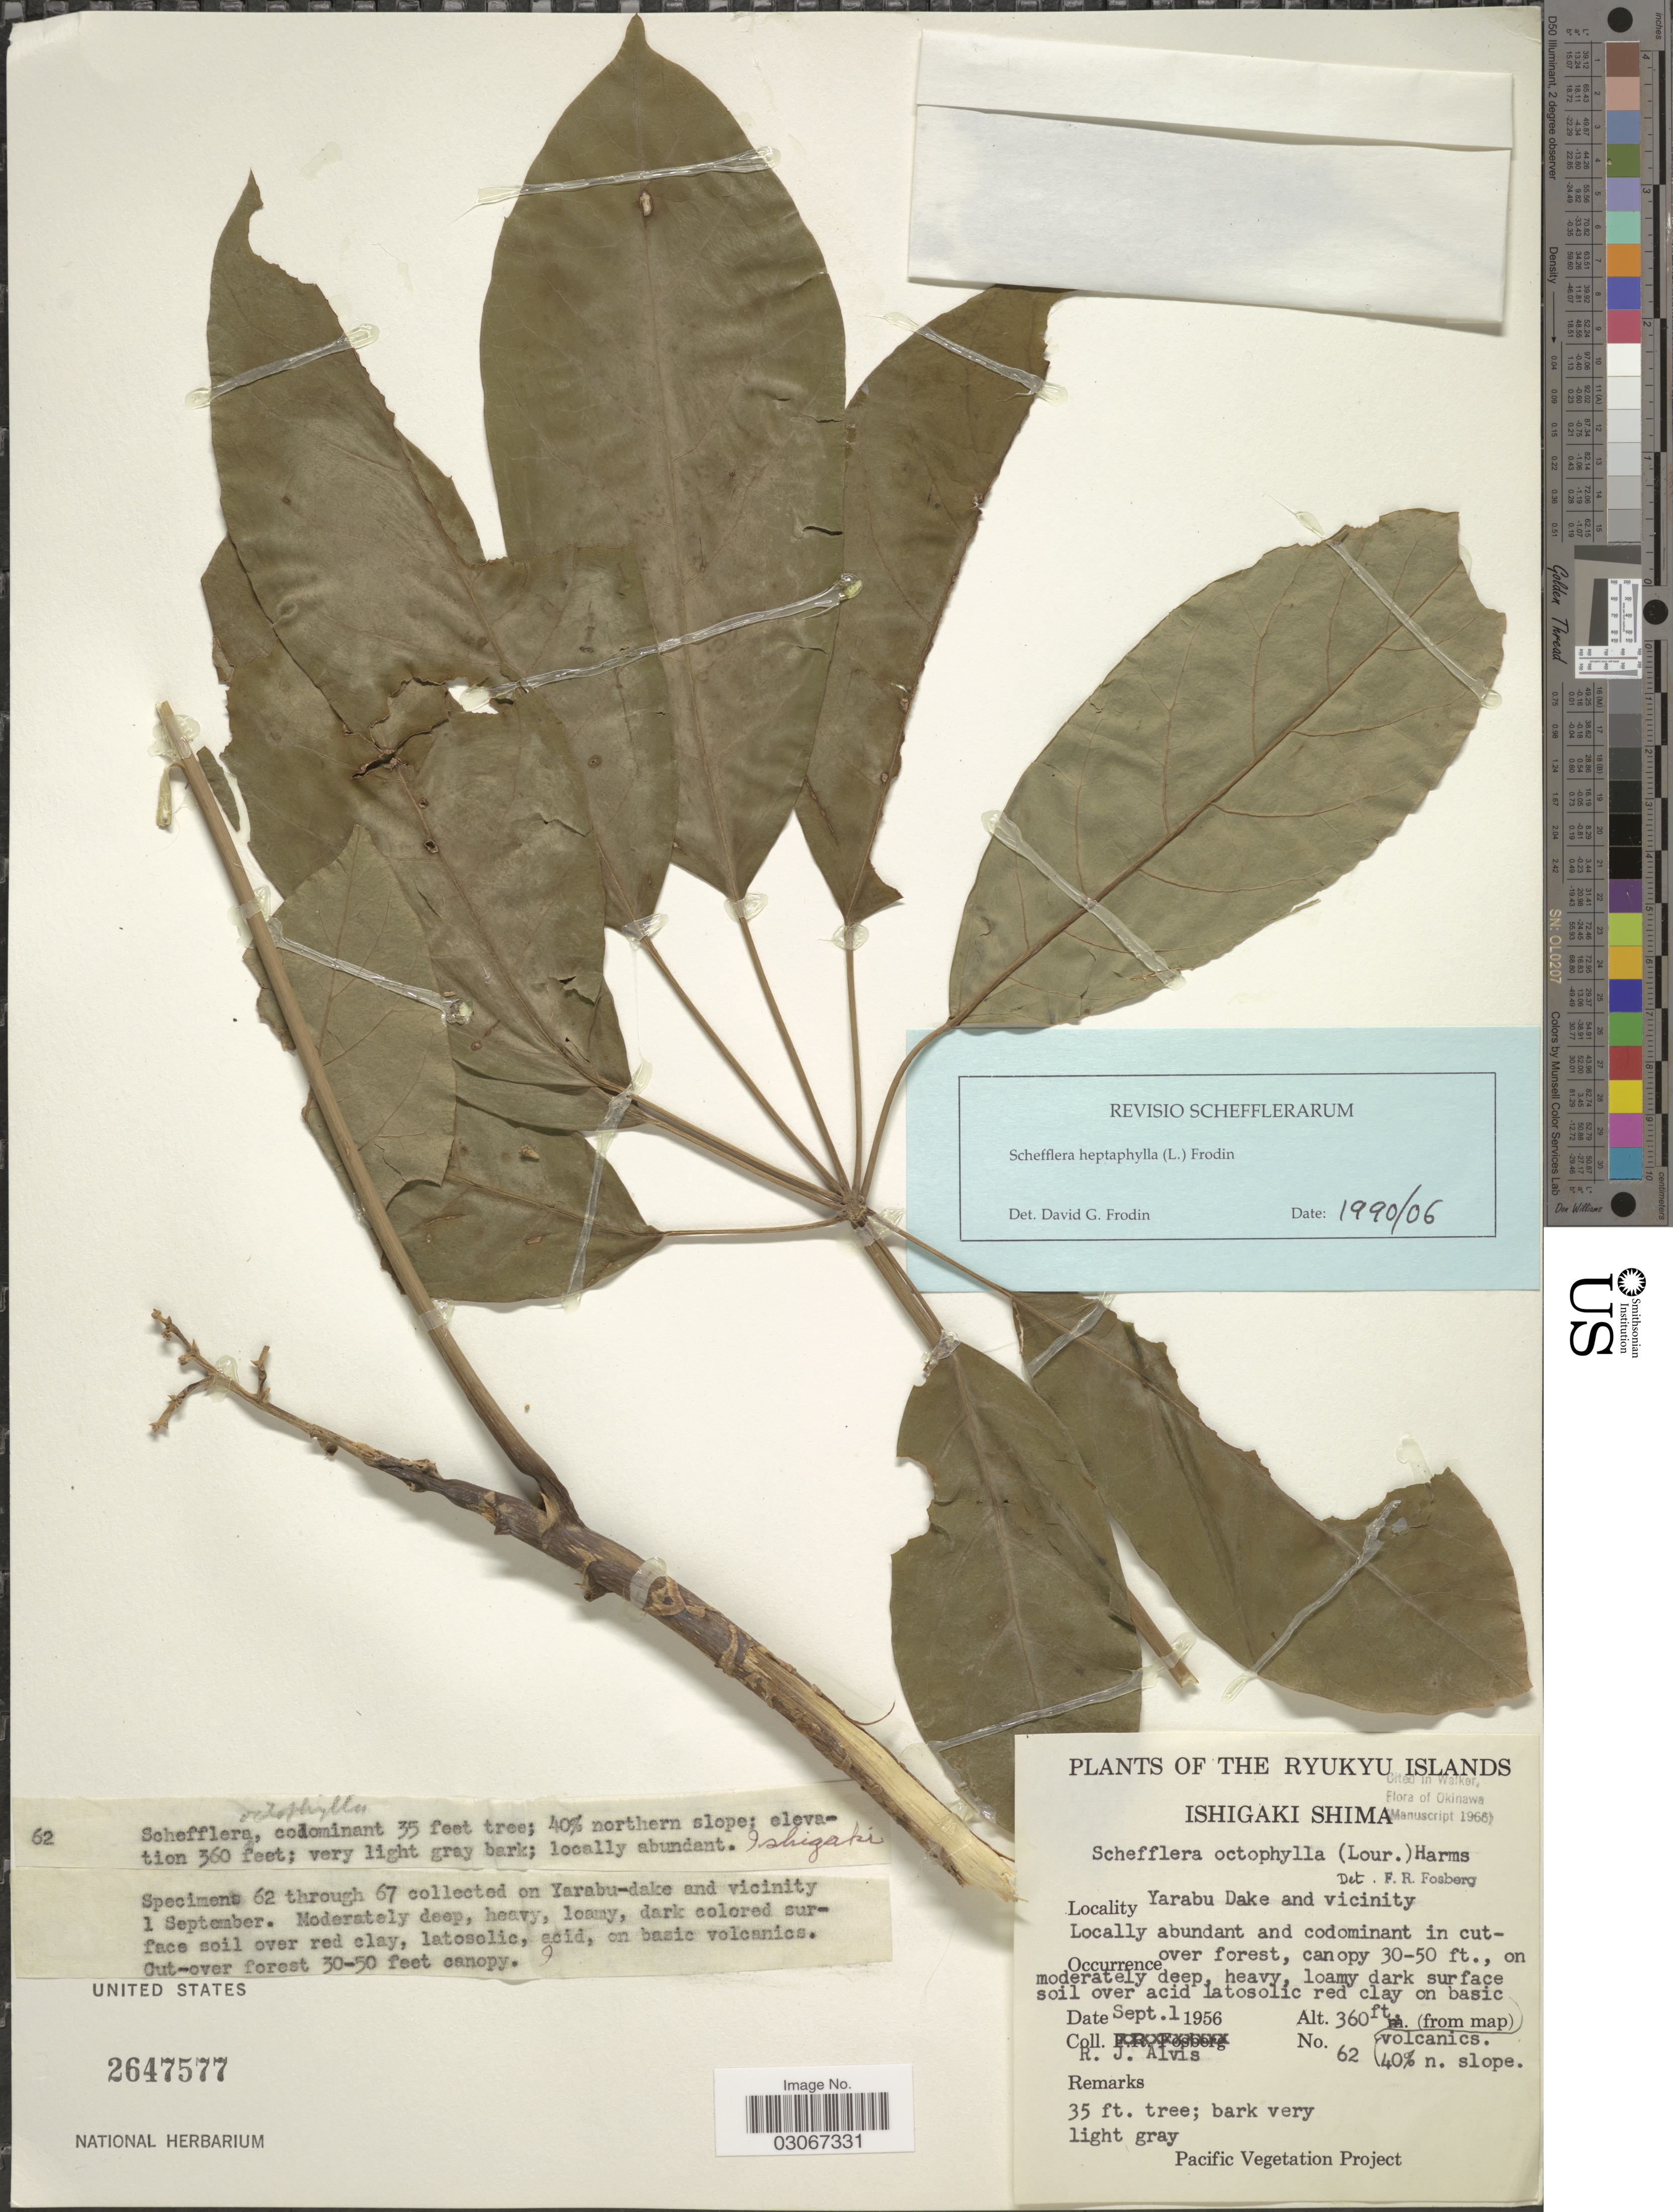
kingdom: Plantae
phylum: Tracheophyta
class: Magnoliopsida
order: Apiales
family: Araliaceae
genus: Schefflera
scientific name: Schefflera heptaphylla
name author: (L.) Frodin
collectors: R. Alvis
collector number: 62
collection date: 1956-09-01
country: Japan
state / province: Okinawa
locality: The Ryukyu Islands, Ishigaki Shima, Yarabu Dake and vicinity.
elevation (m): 110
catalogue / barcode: US 2647577